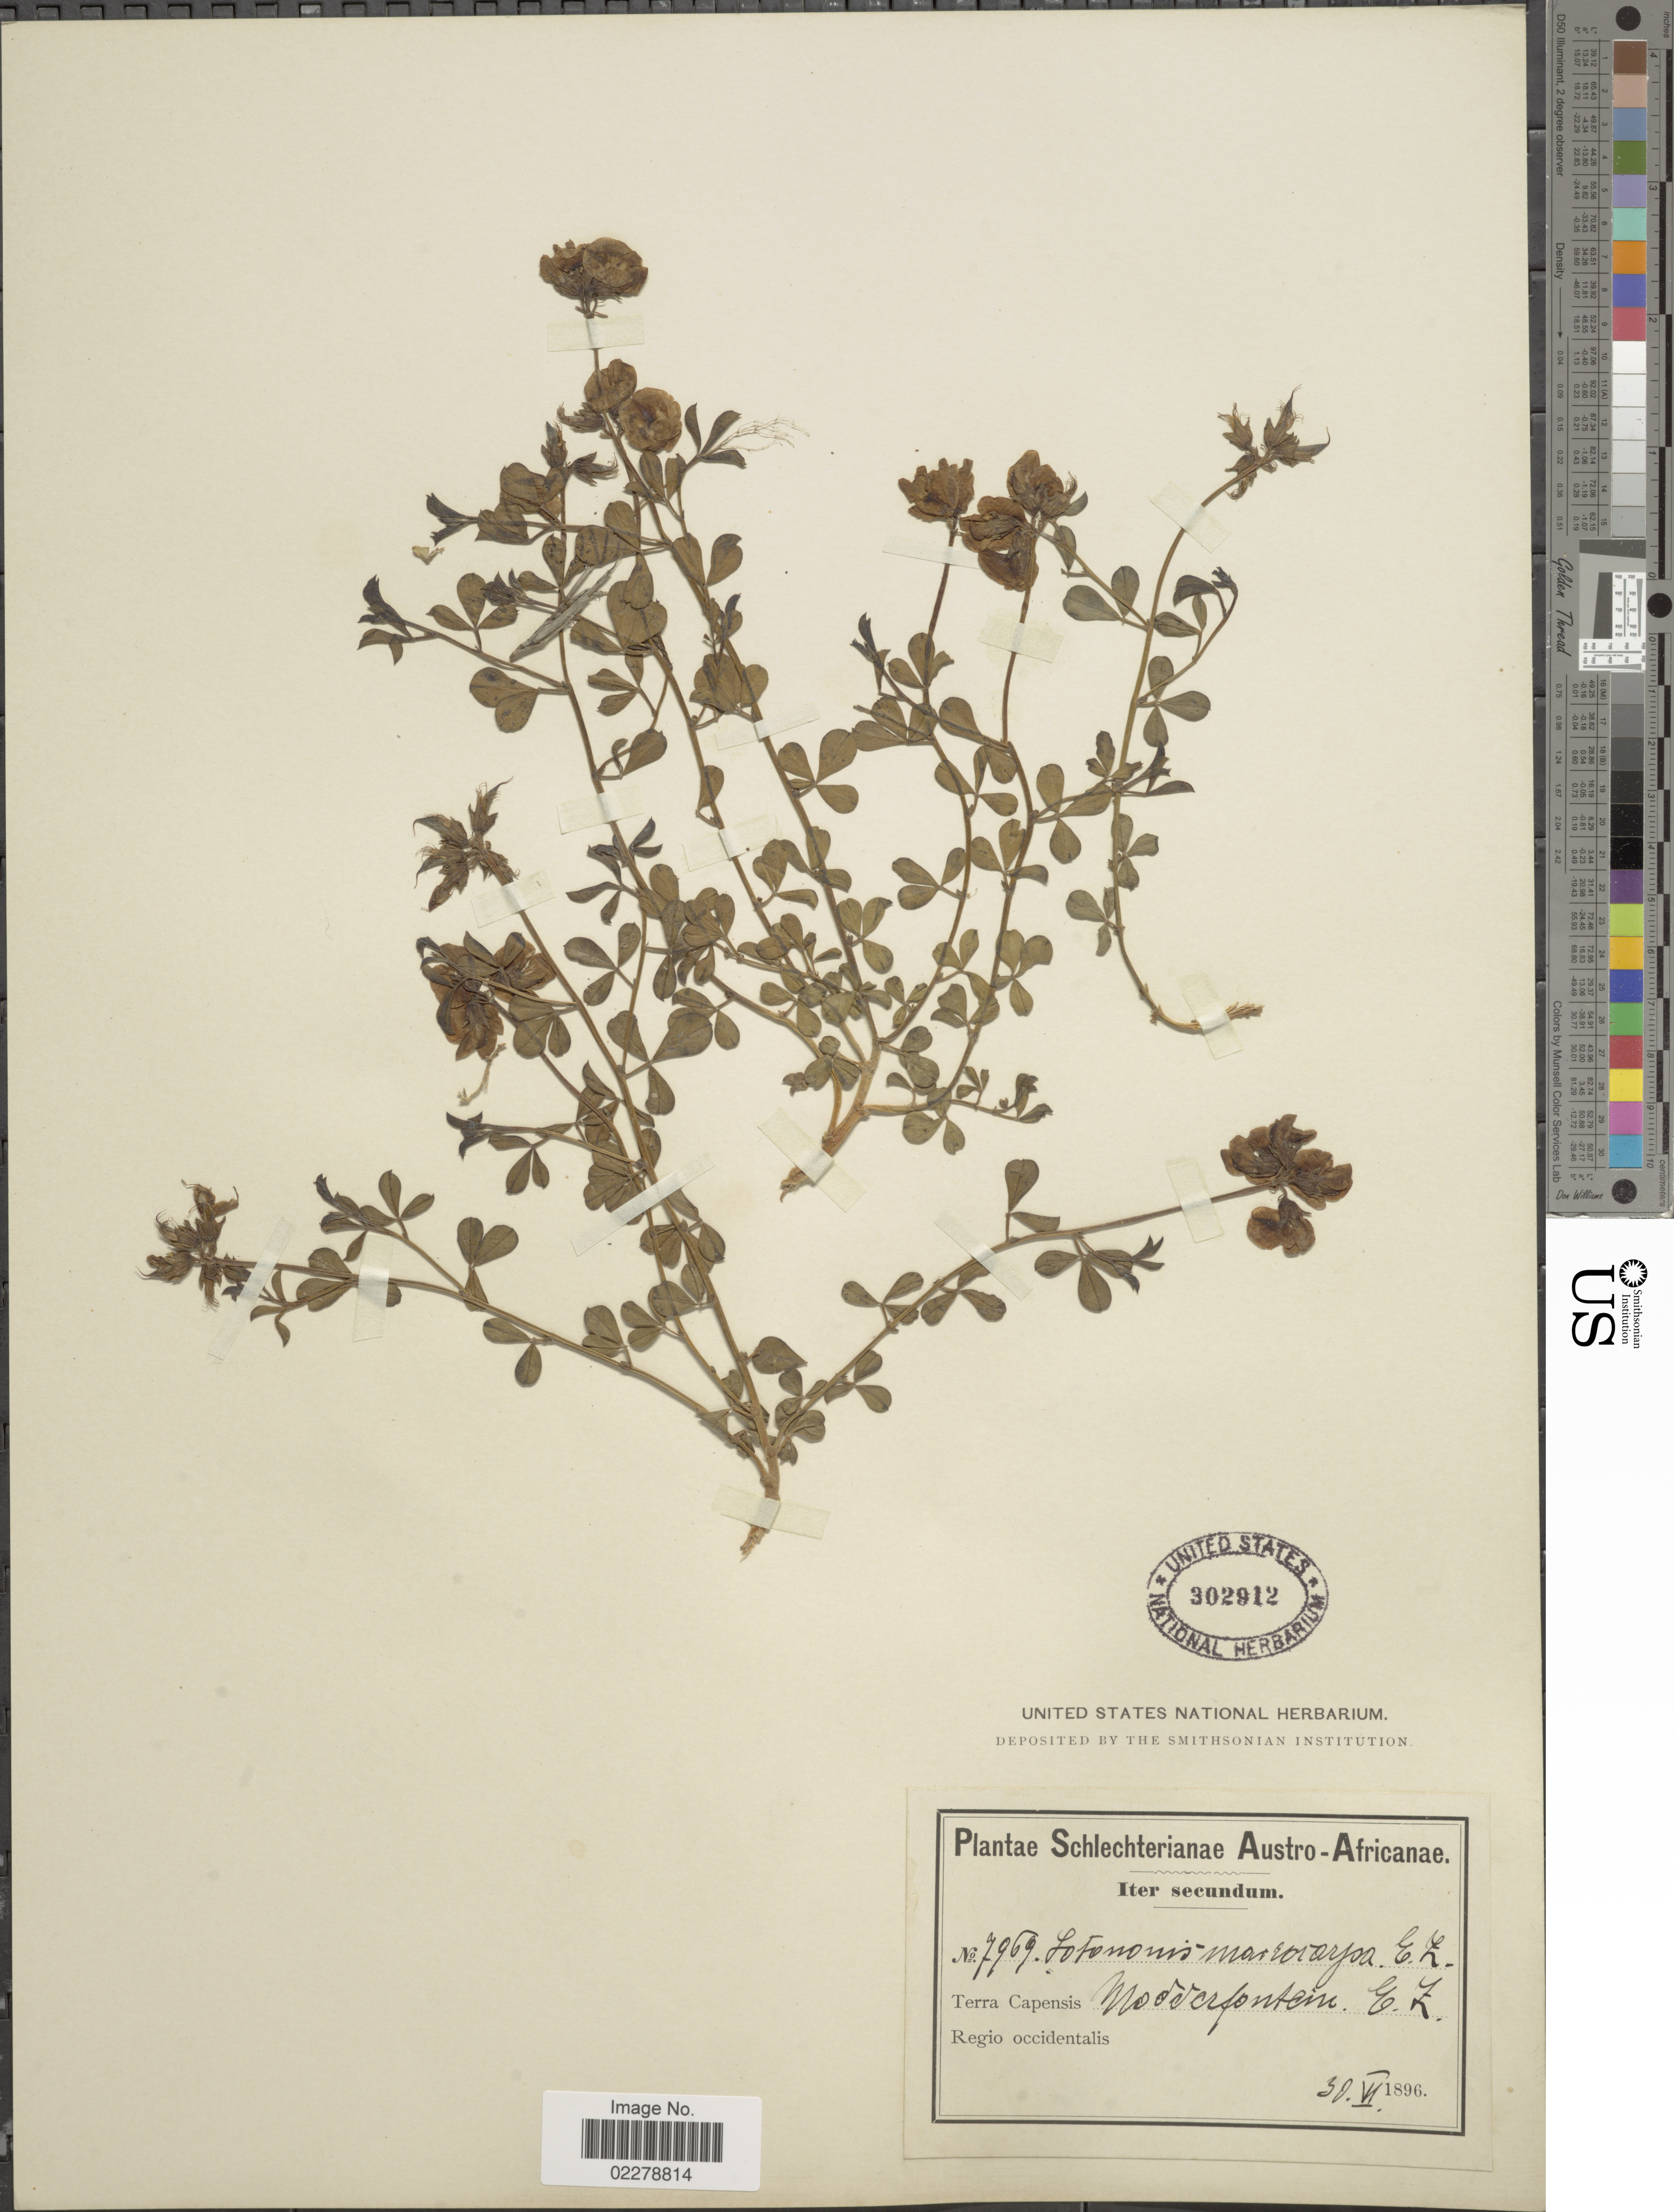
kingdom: Plantae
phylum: Tracheophyta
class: Magnoliopsida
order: Fabales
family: Fabaceae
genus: Ezoloba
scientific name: Ezoloba macrocarpa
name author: (Eckl. & Zeyh.) B.-E. van Wyk & Boatwr.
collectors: Schlechter, --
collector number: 7969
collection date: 1896-06-30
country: South Africa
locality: Austro- Africanae. Terra Capensis Regio occidentalis. Modderfontein E.L.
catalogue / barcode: US 302912